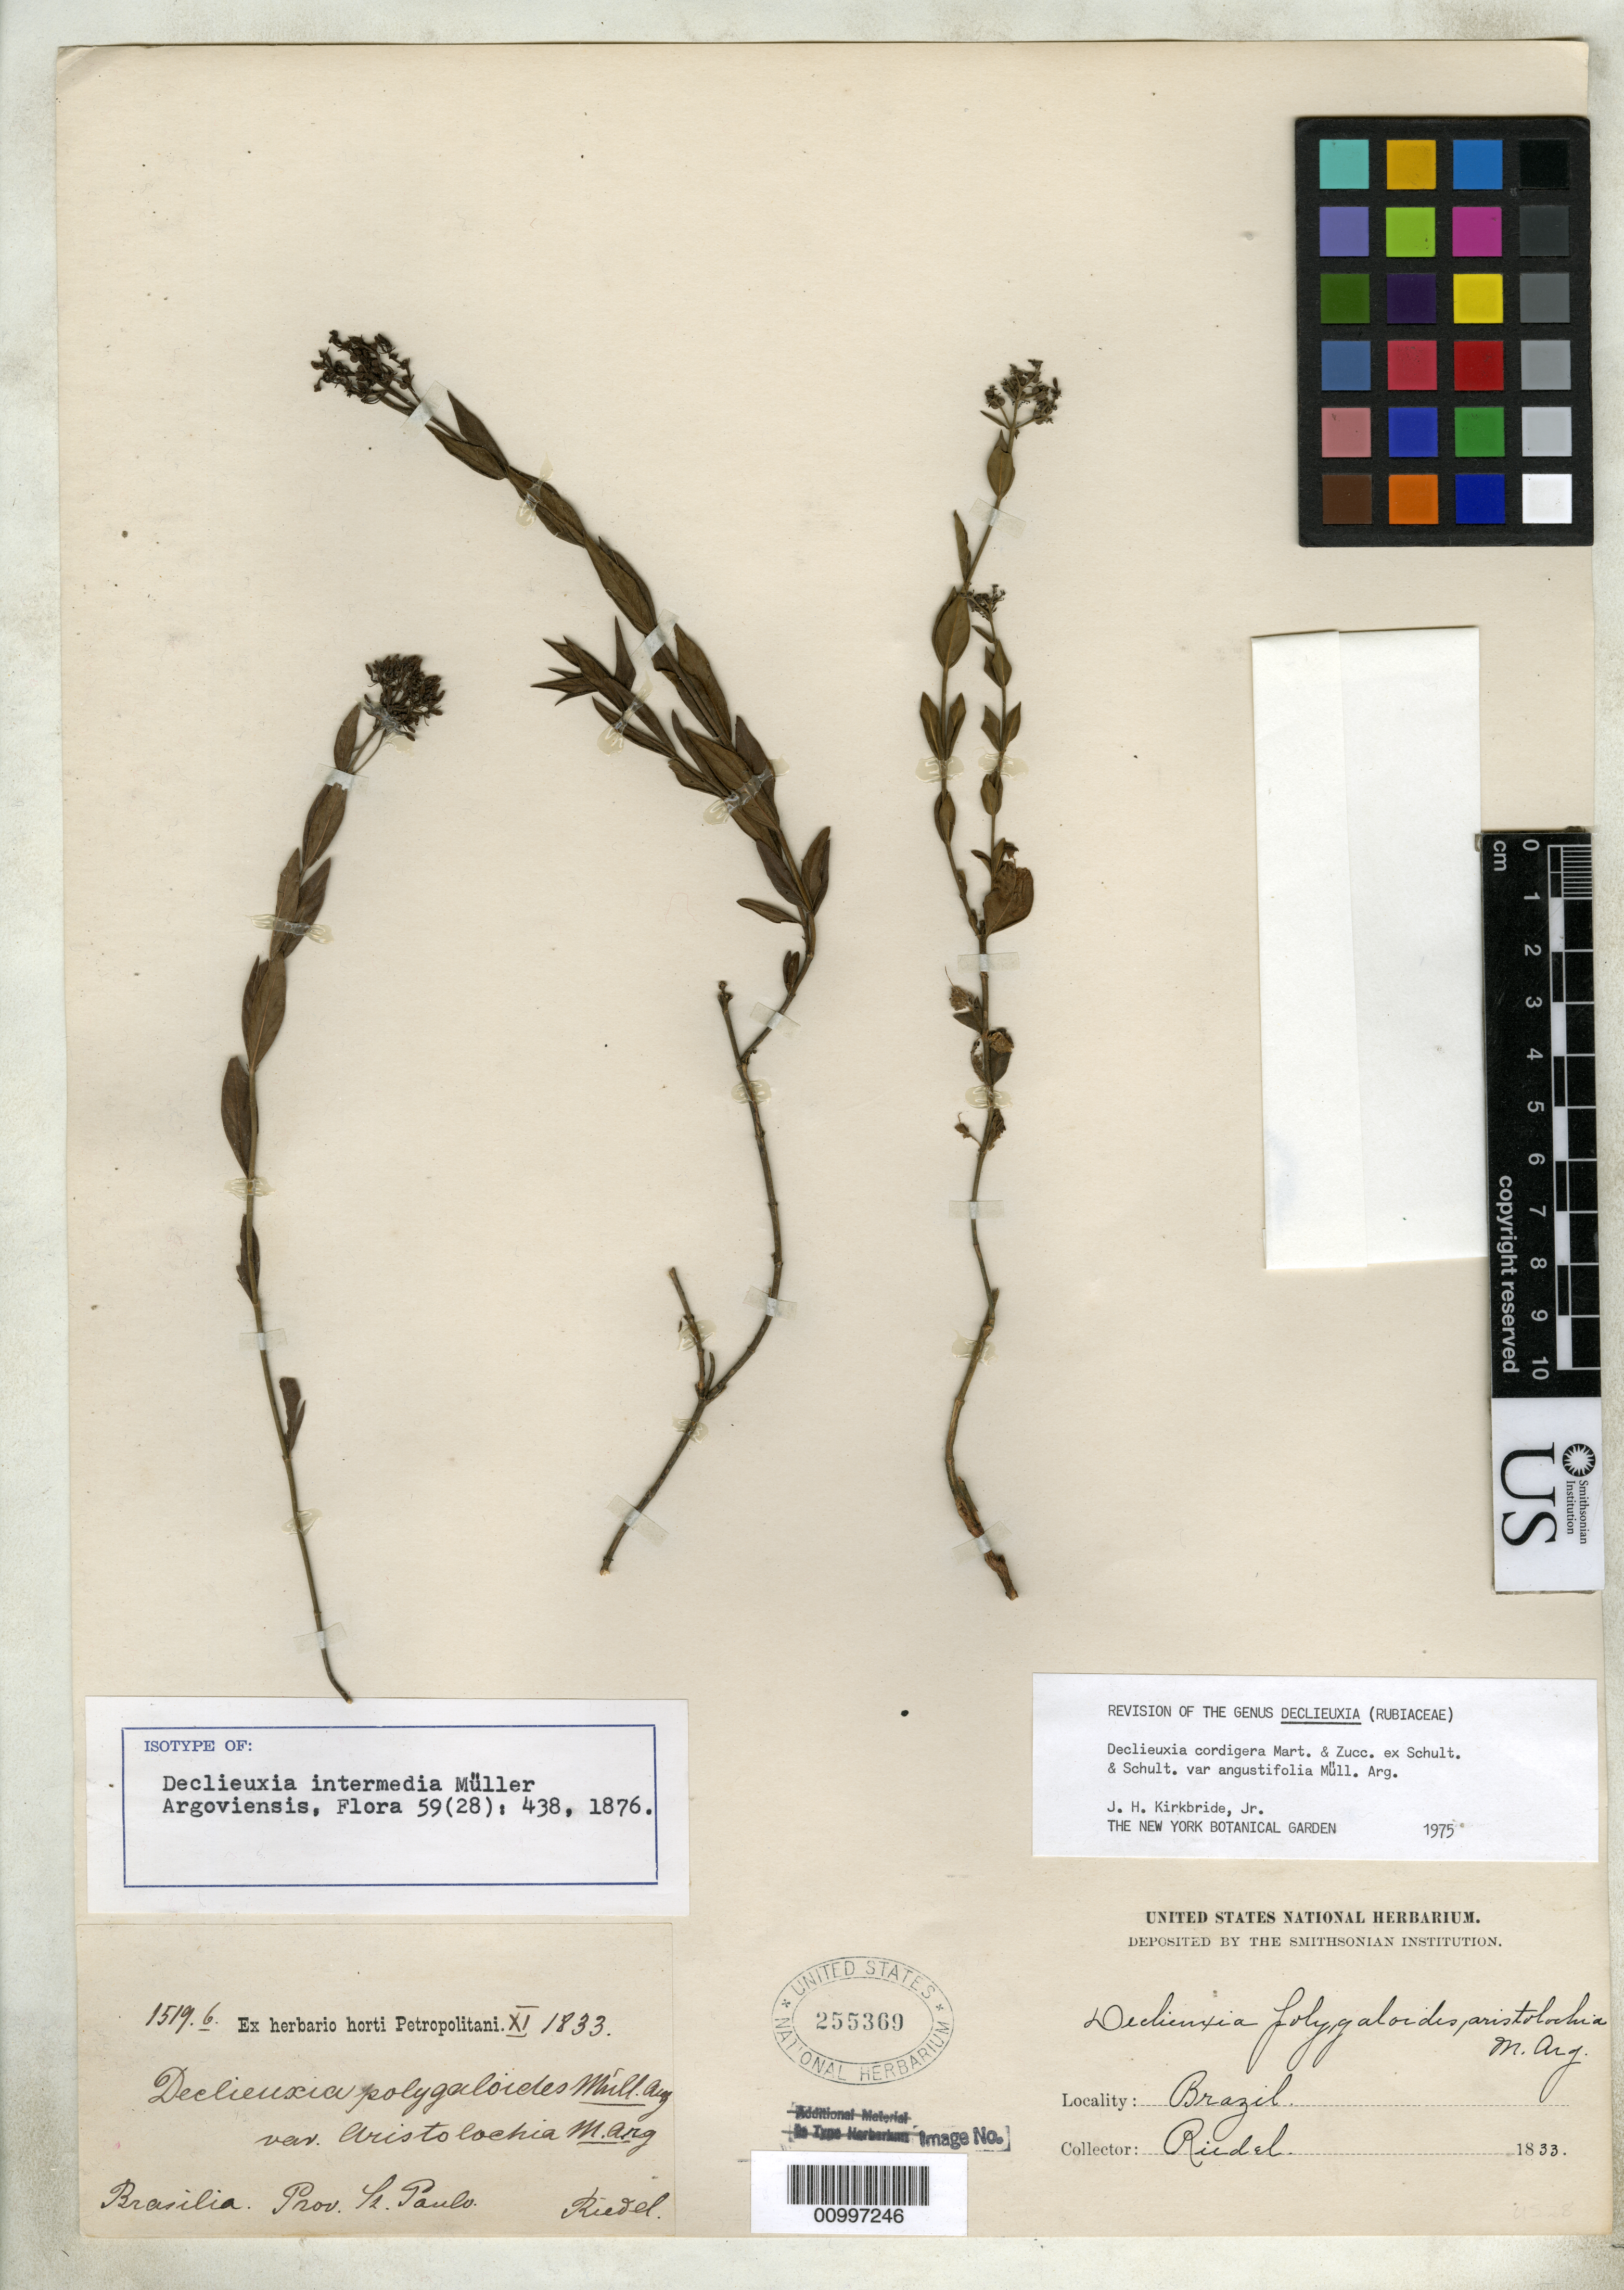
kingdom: Plantae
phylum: Tracheophyta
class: Magnoliopsida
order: Gentianales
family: Rubiaceae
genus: Declieuxia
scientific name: Declieuxia intermedia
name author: Müll. Arg.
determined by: Kirkbride, J. H.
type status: Isolectotype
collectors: L. Riedel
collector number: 1519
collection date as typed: Nov 1833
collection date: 1833-11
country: Brazil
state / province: São Paulo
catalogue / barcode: US 255369